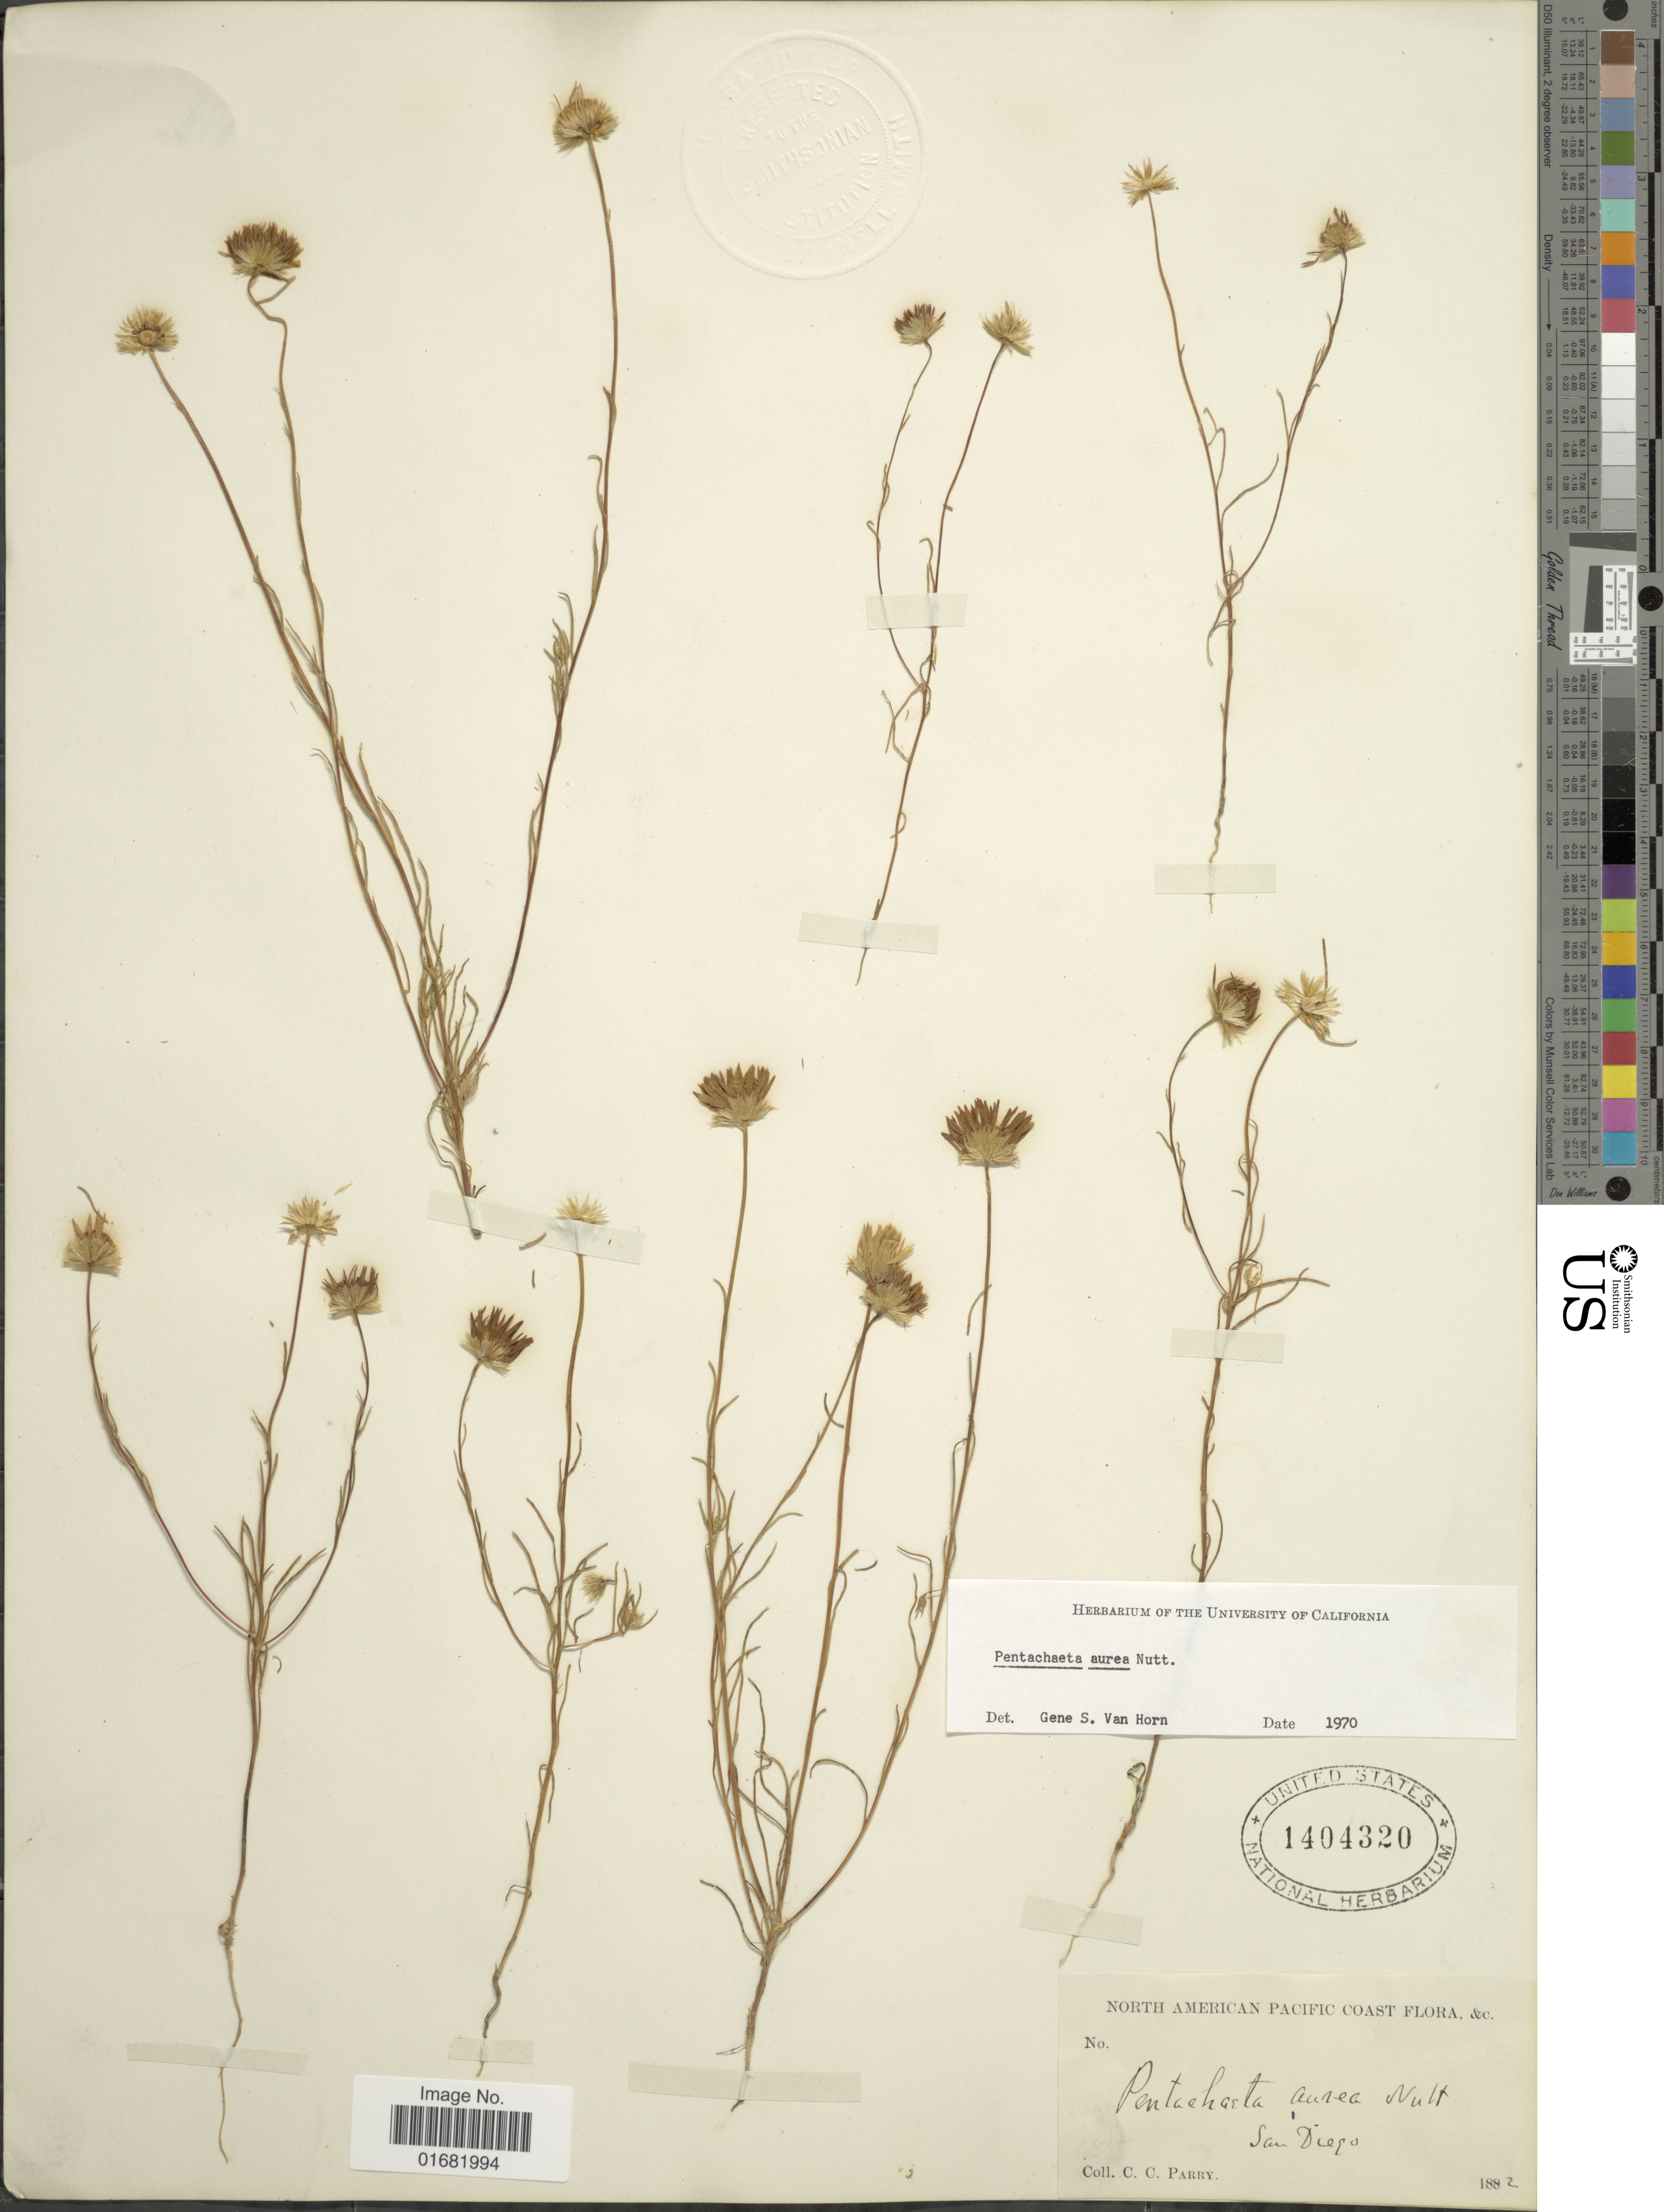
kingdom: Plantae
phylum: Tracheophyta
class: Magnoliopsida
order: Asterales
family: Asteraceae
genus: Pentachaeta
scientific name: Pentachaeta aurea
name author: Nutt.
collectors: C. C. Parry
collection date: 1882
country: United States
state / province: California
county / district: San Diego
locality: North American Pacific Coast. San Diego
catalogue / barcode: US 1404320